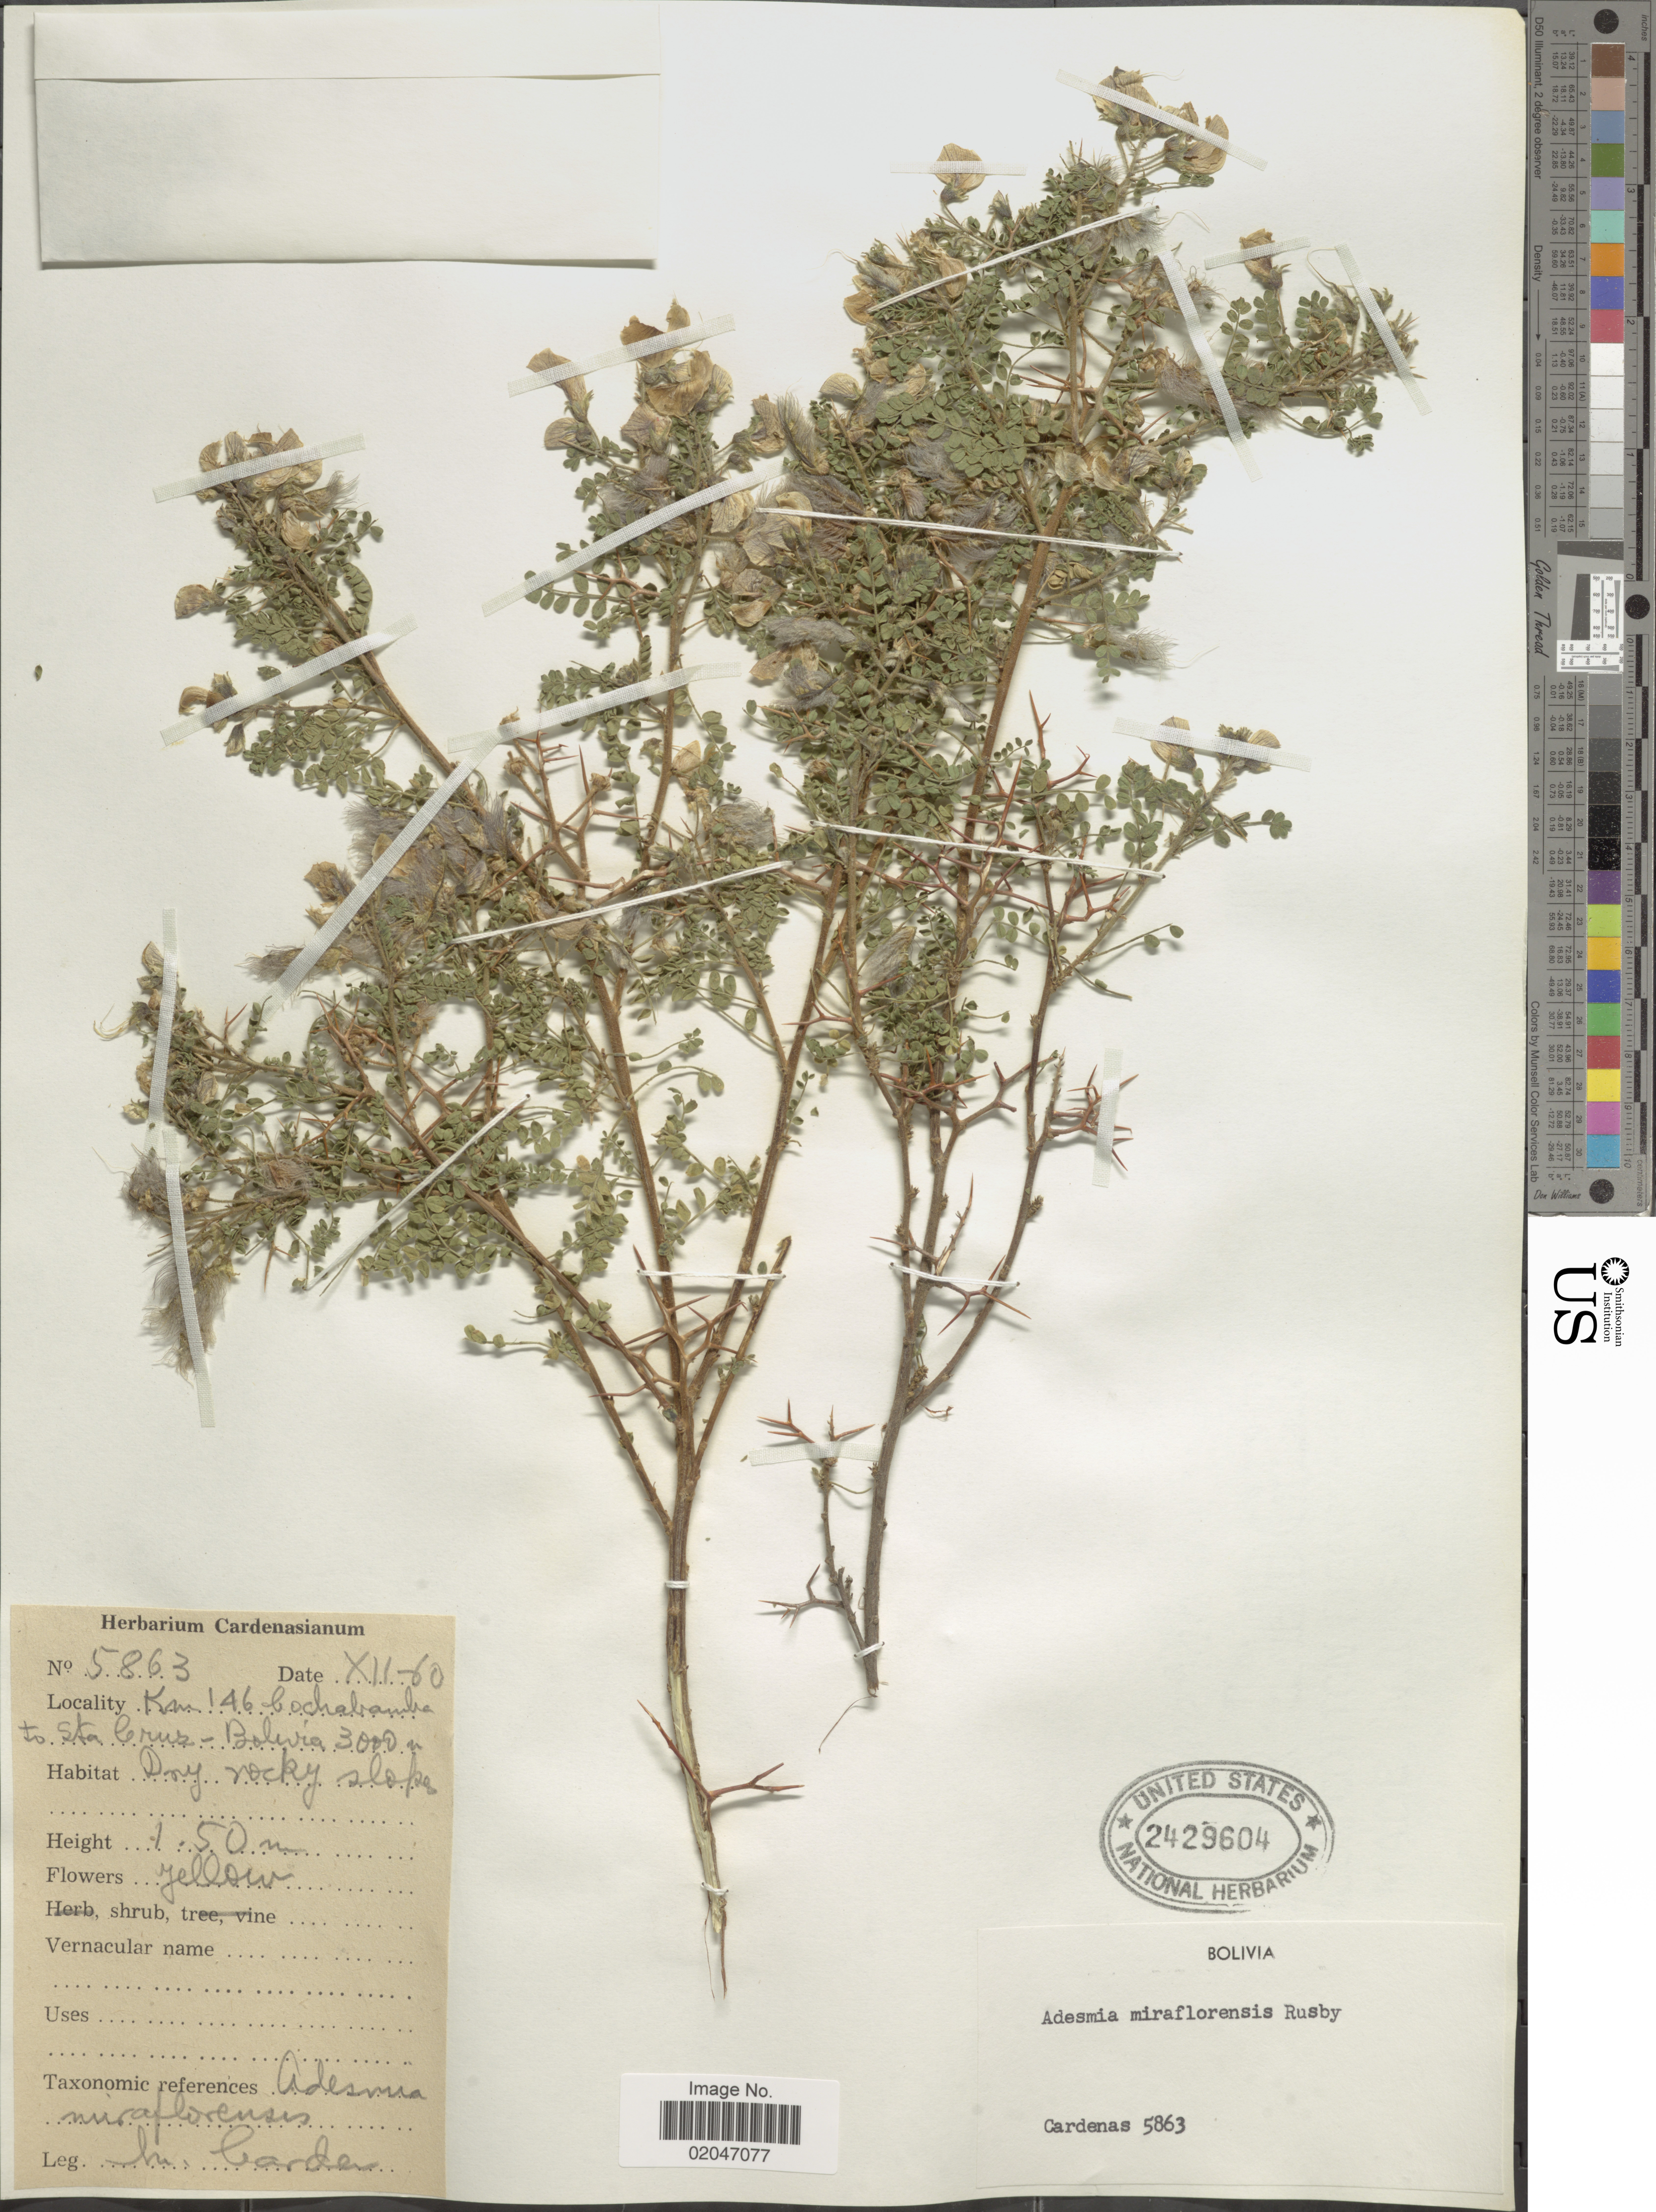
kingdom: Plantae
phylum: Tracheophyta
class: Magnoliopsida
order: Fabales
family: Fabaceae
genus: Adesmia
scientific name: Adesmia miraflorensis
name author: Remy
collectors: M. Cárdenas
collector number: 5863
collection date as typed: Transcribed d/m/y: /12/60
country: Bolivia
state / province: Santa Cruz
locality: Km 146 Cochabamba to Sta Cruz, dry rocky slopes.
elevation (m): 3000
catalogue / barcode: US 2429604